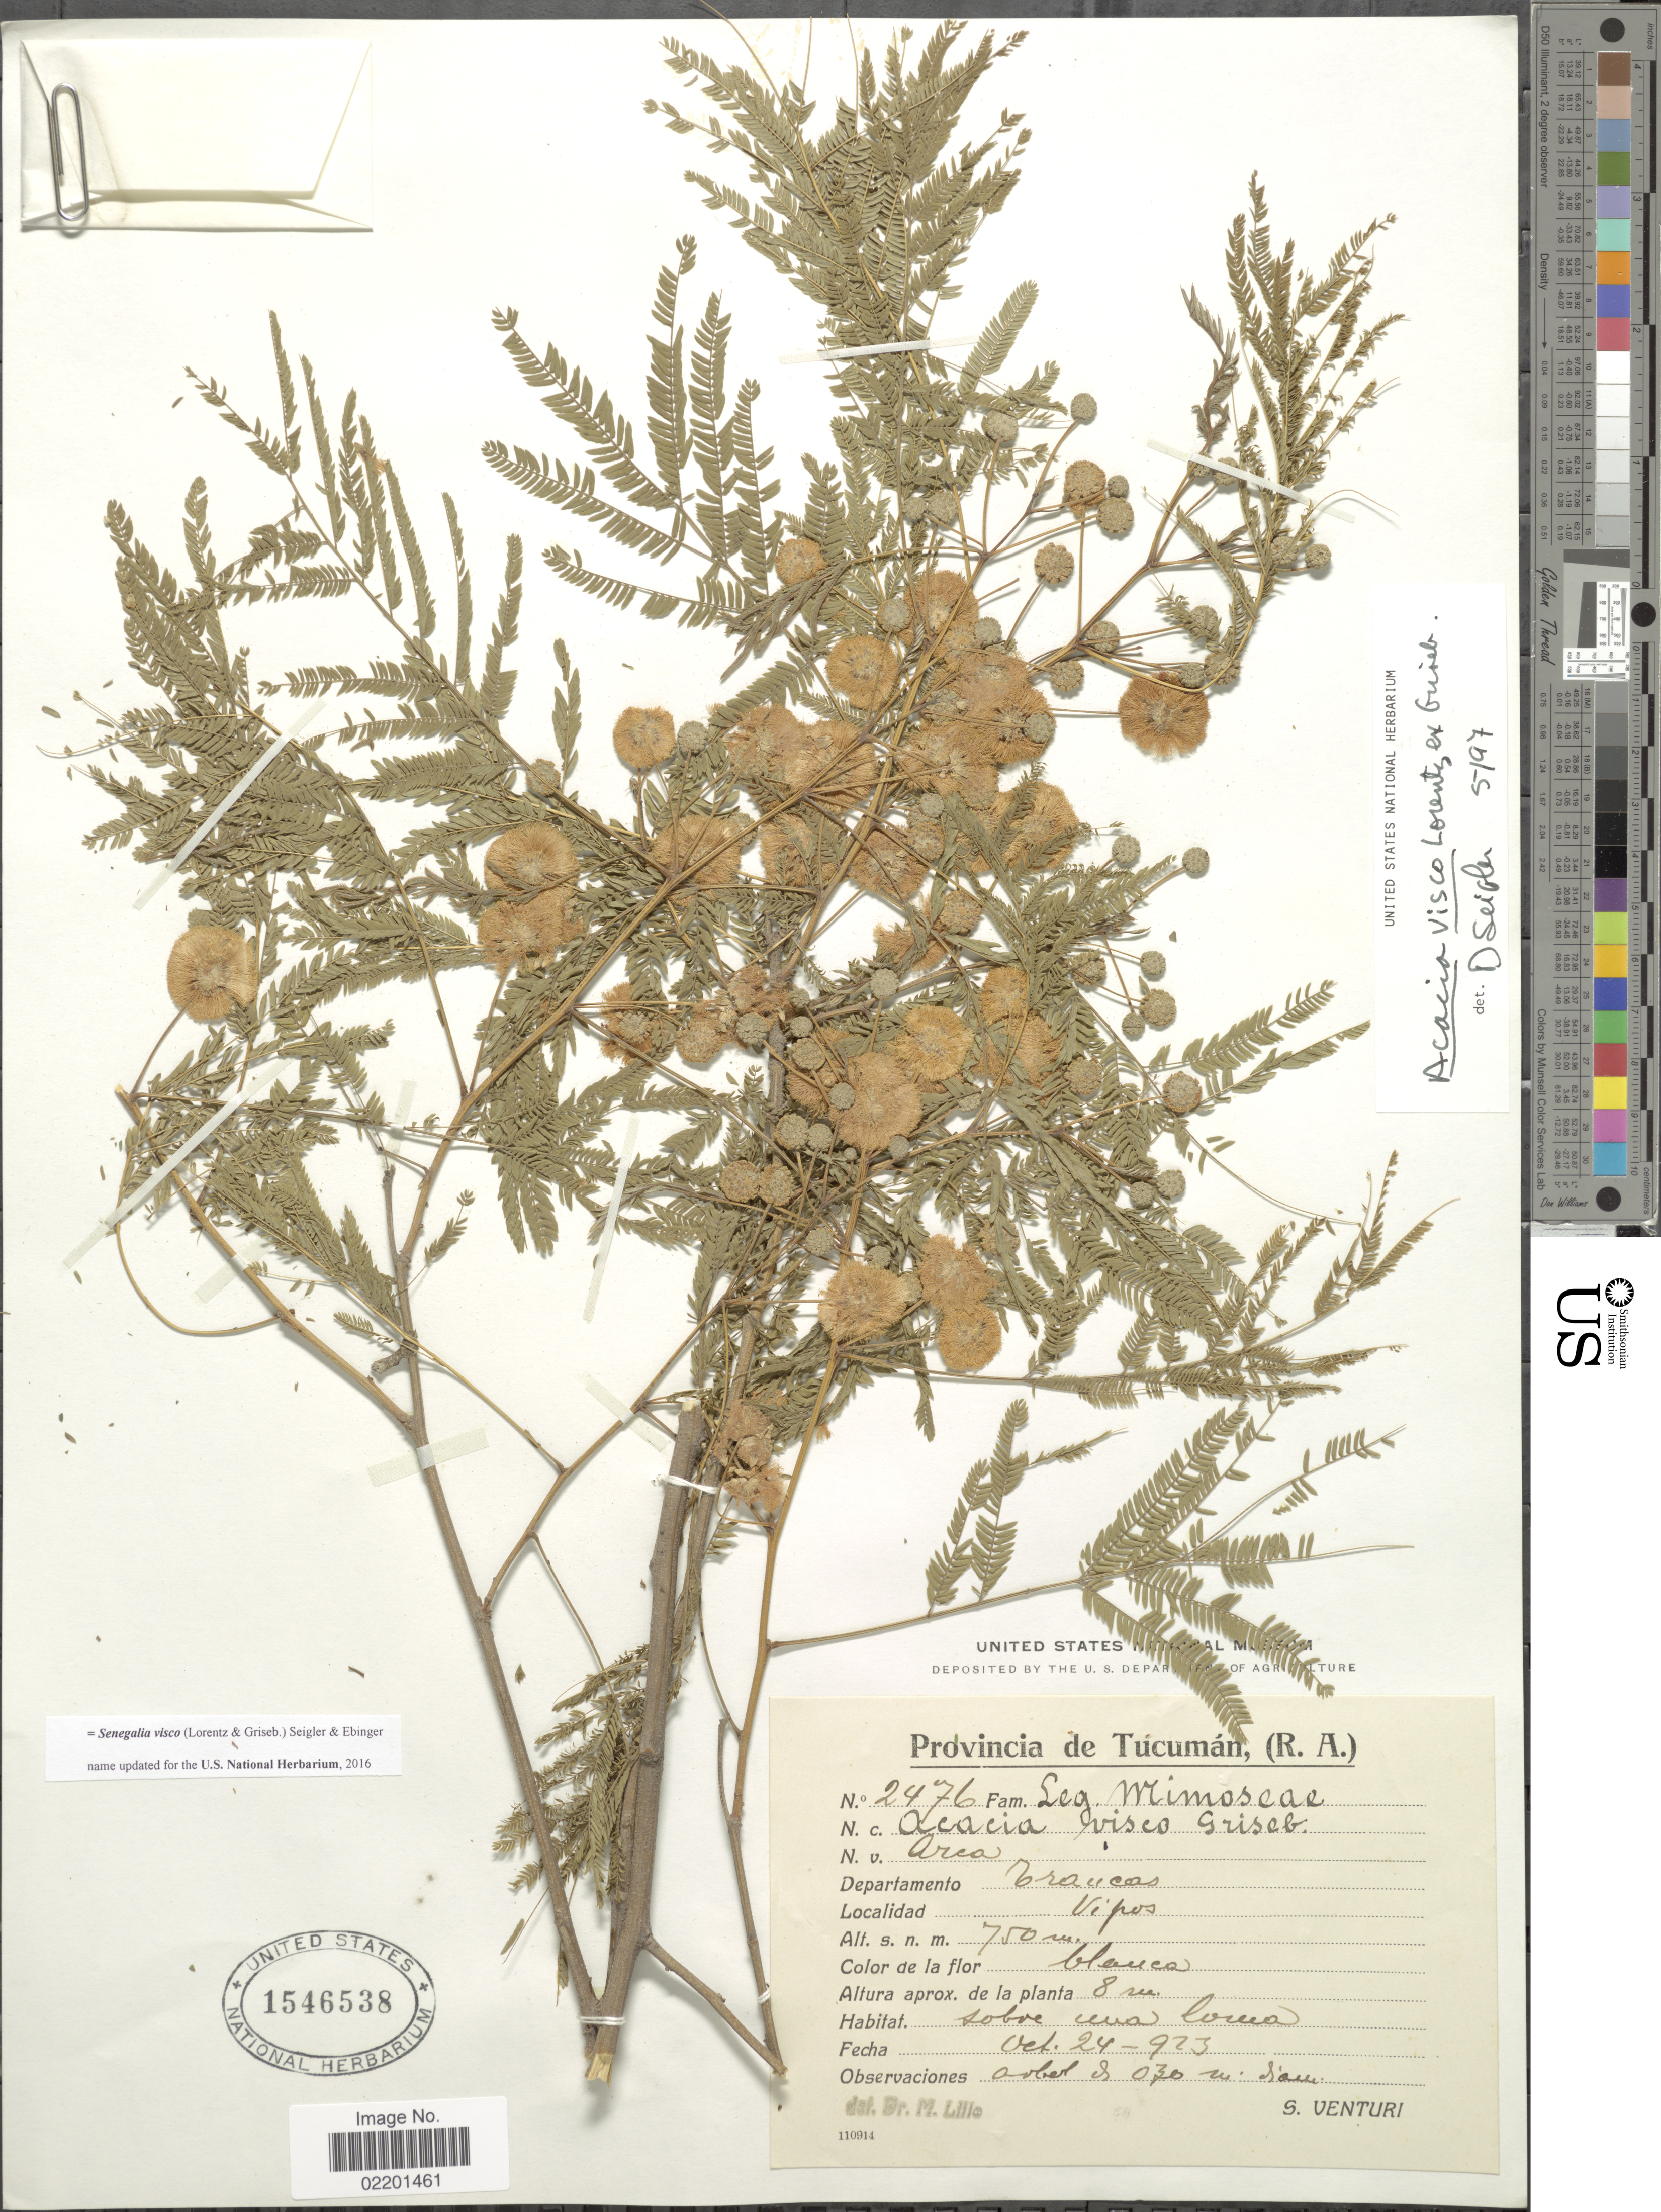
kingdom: Plantae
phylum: Tracheophyta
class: Magnoliopsida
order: Fabales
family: Fabaceae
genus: Parasenegalia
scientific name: Parasenegalia visco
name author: (Lorentz ex Griseb.) Seigler & Ebinger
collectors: S. Venturi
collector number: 2476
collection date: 1923-10-24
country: Argentina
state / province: Tucuman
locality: Departamento Trancas, Vipos.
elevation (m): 750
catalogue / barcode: US 1546538